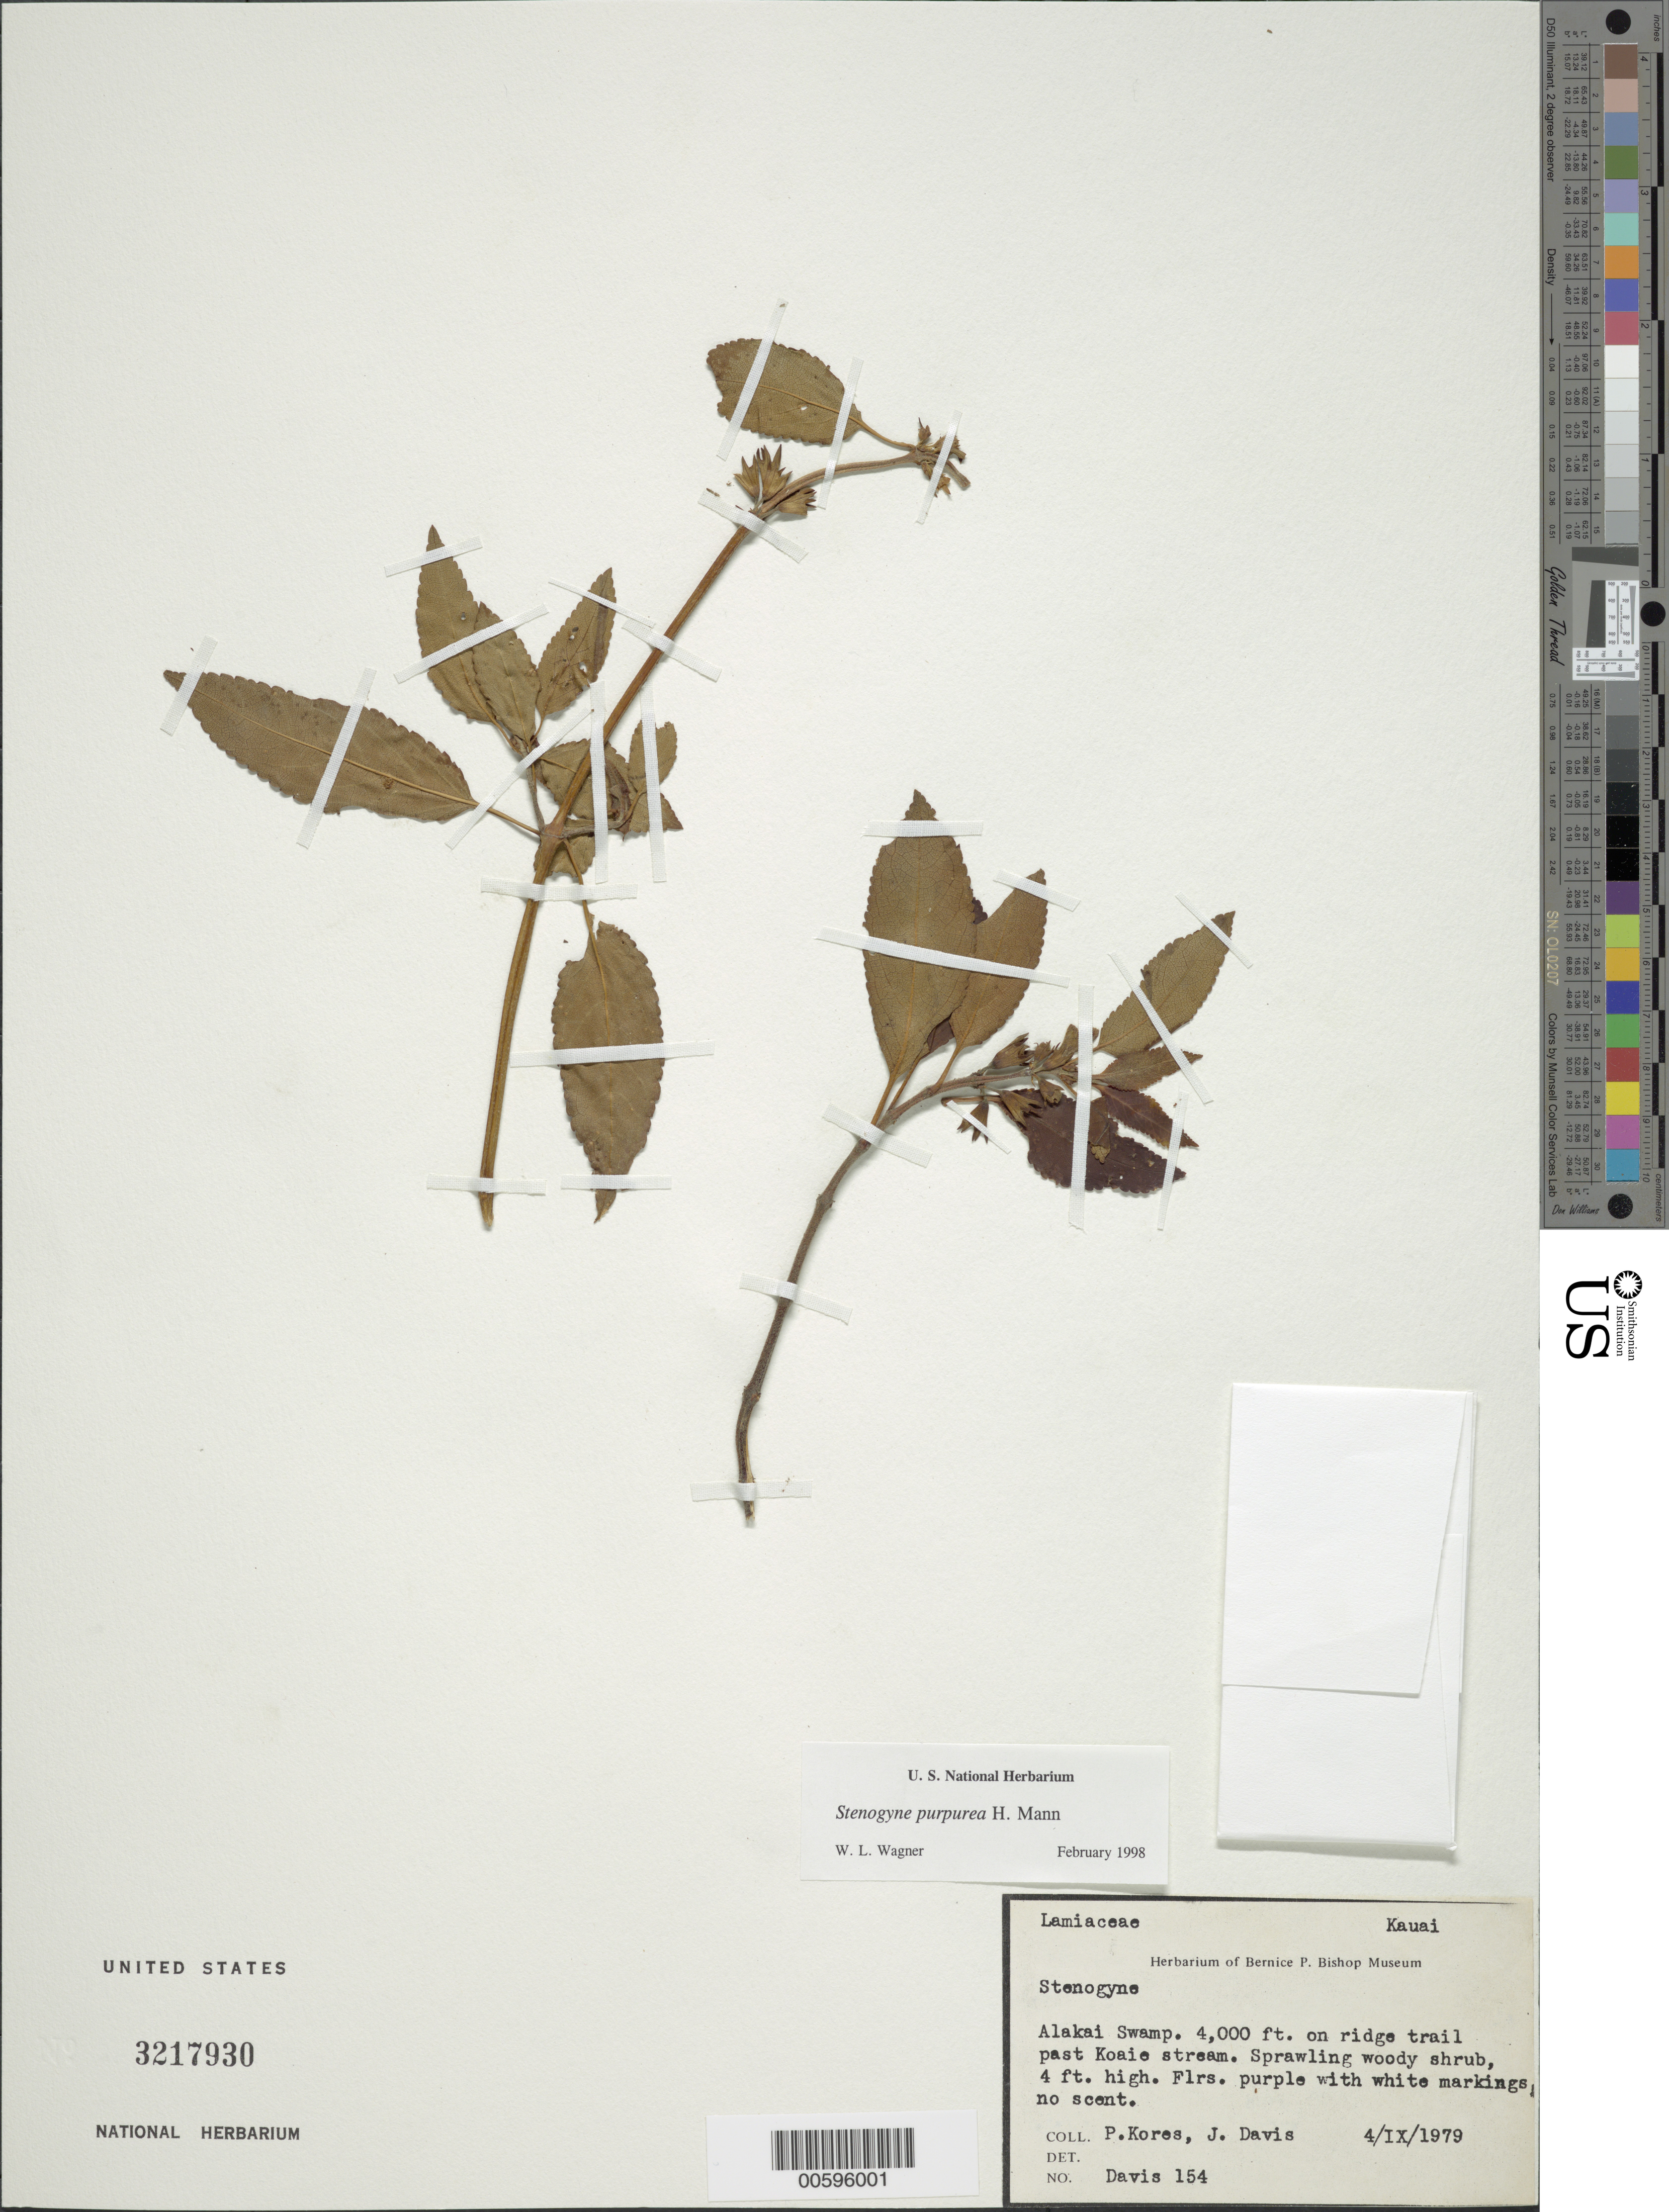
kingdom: Plantae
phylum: Tracheophyta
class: Magnoliopsida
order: Lamiales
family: Lamiaceae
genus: Stenogyne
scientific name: Stenogyne purpurea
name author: H. Mann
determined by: Wagner, W. L., (BOT), Smithsonian Institution - National Museum of Natural History (UNITED STATES)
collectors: P. Kores & J. Davis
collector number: Davis 154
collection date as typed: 4 Sep 1979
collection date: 1979-09-04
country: United States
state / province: Hawaii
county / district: Kauai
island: Kaua'i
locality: Alakai Swamp, on ridge trail past Koaie stream.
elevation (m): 1219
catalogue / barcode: US 3217930